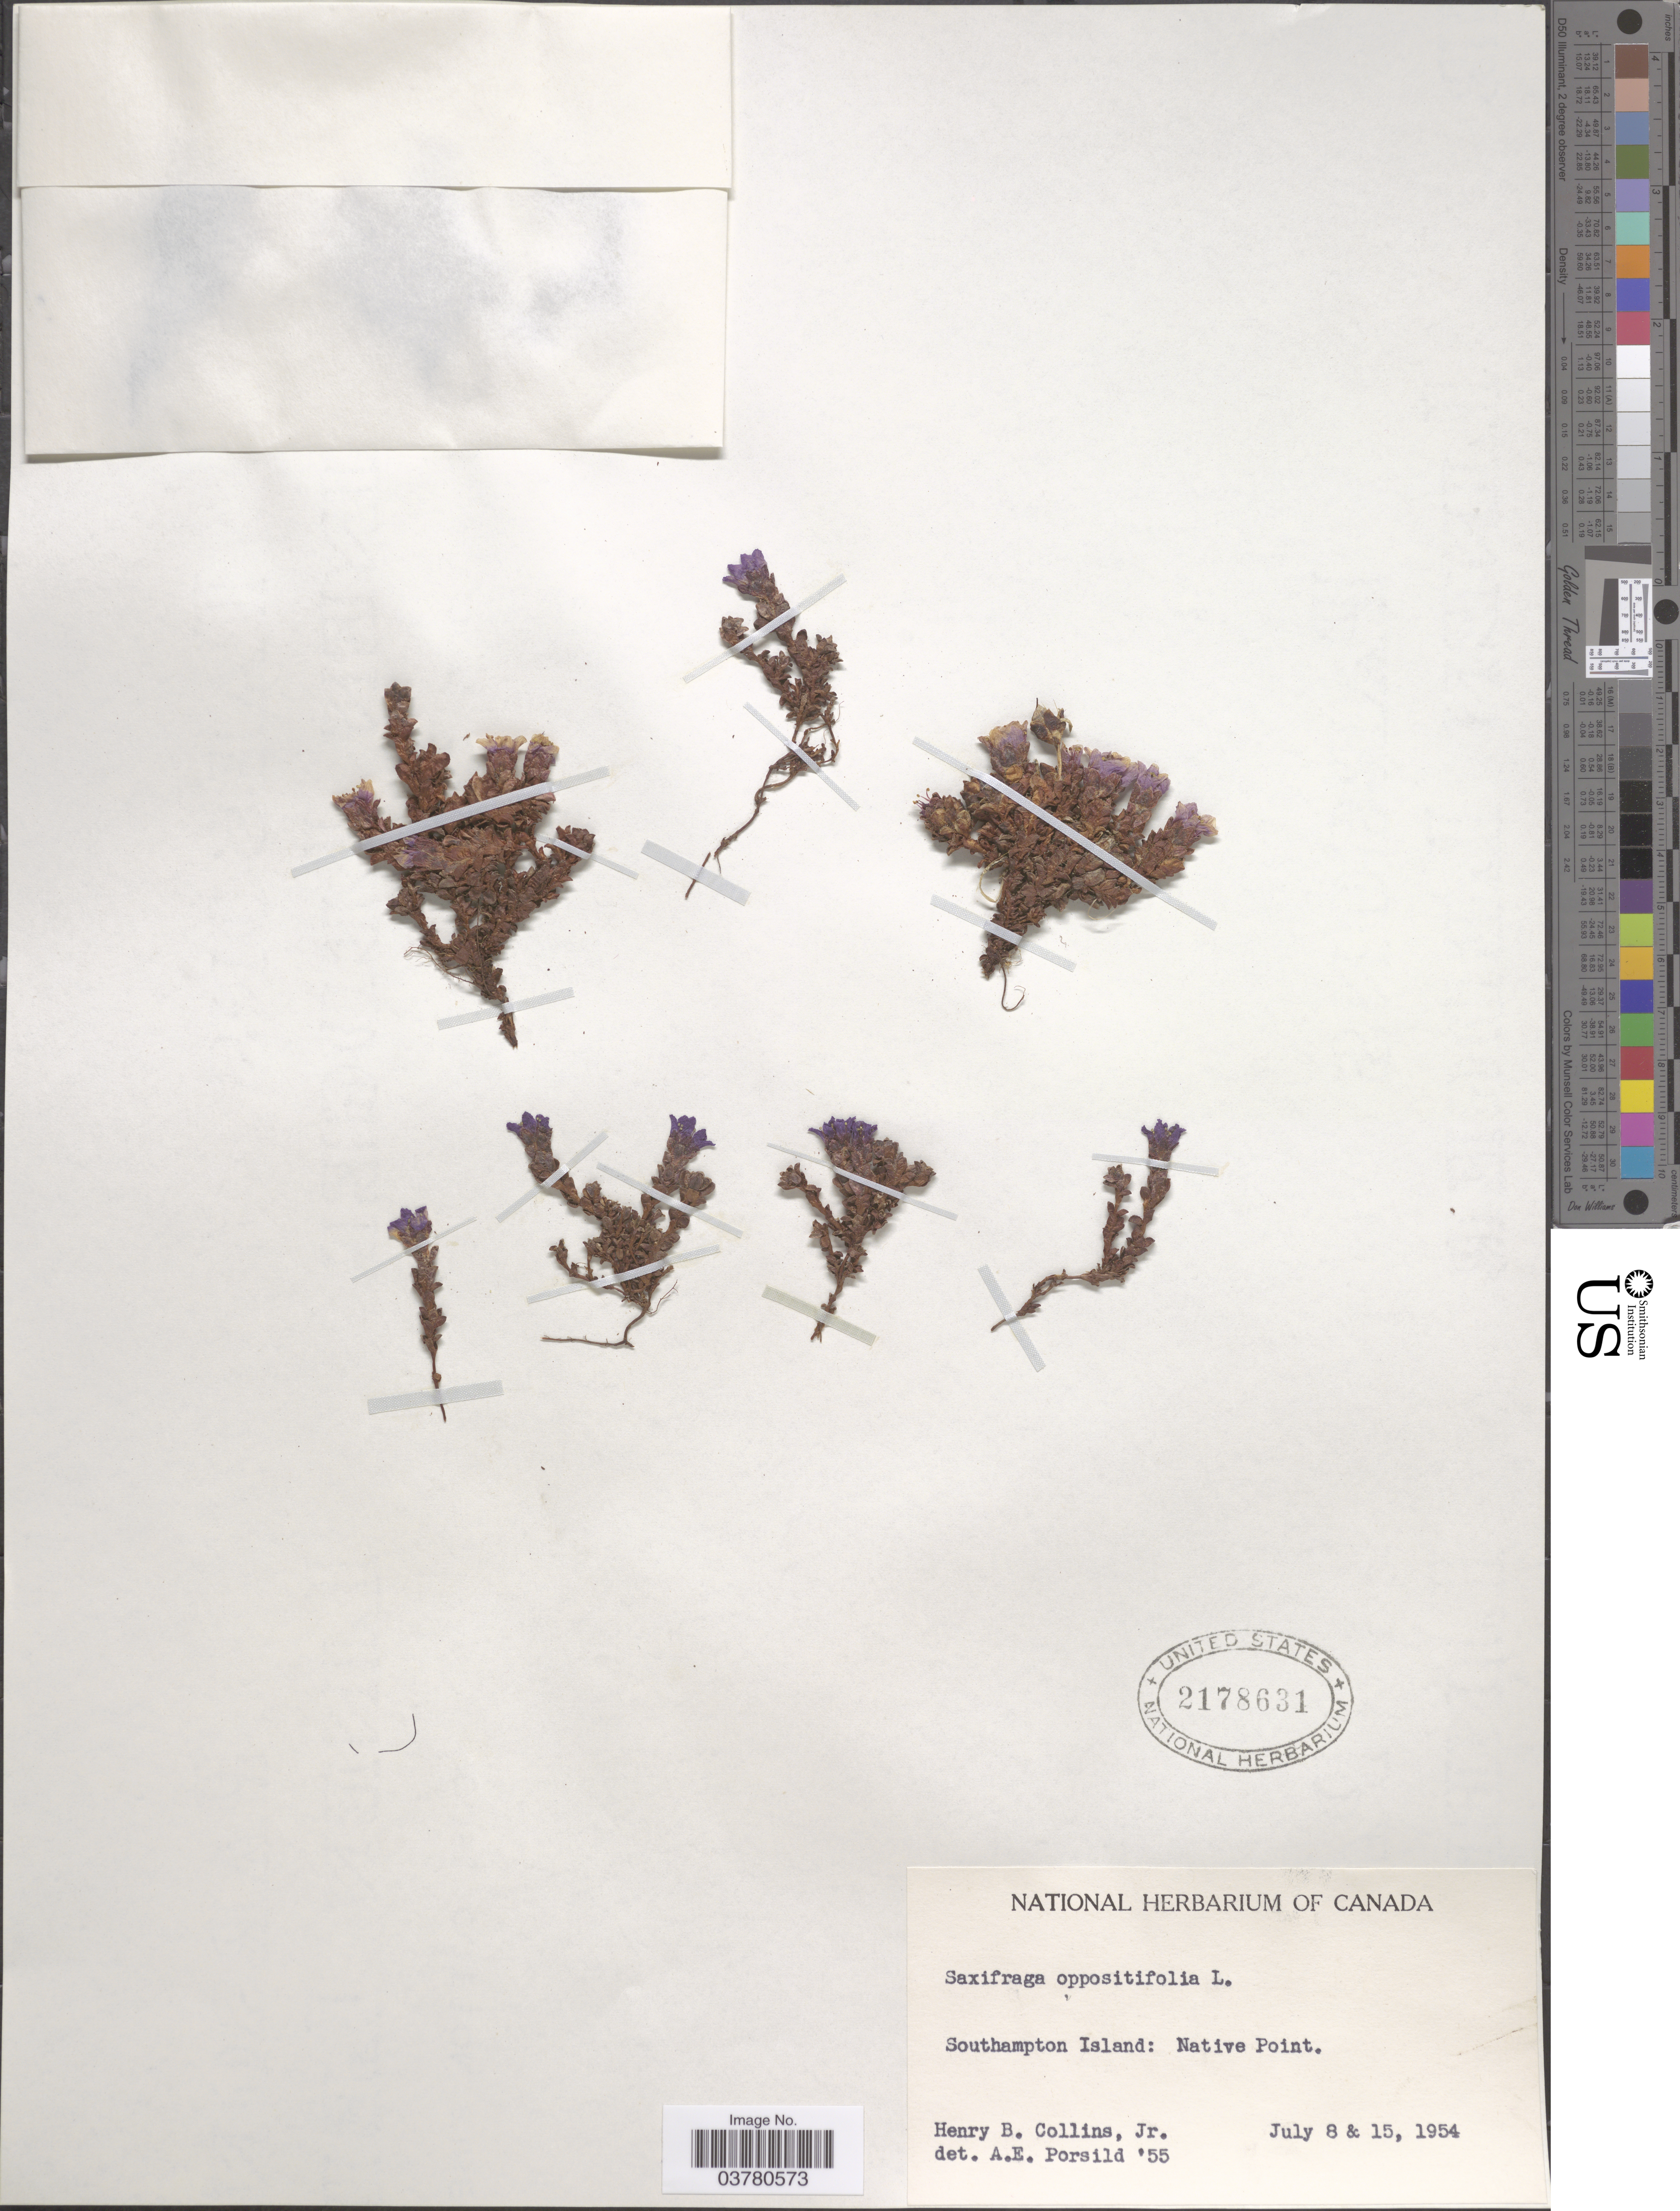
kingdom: Plantae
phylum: Tracheophyta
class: Magnoliopsida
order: Saxifragales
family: Saxifragaceae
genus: Saxifraga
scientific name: Saxifraga oppositifolia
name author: L.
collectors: H. Collins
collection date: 1954-07-08/1954-07-15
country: Canada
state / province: Nunavut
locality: Southampton Island: Native Point.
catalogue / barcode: US 2178631